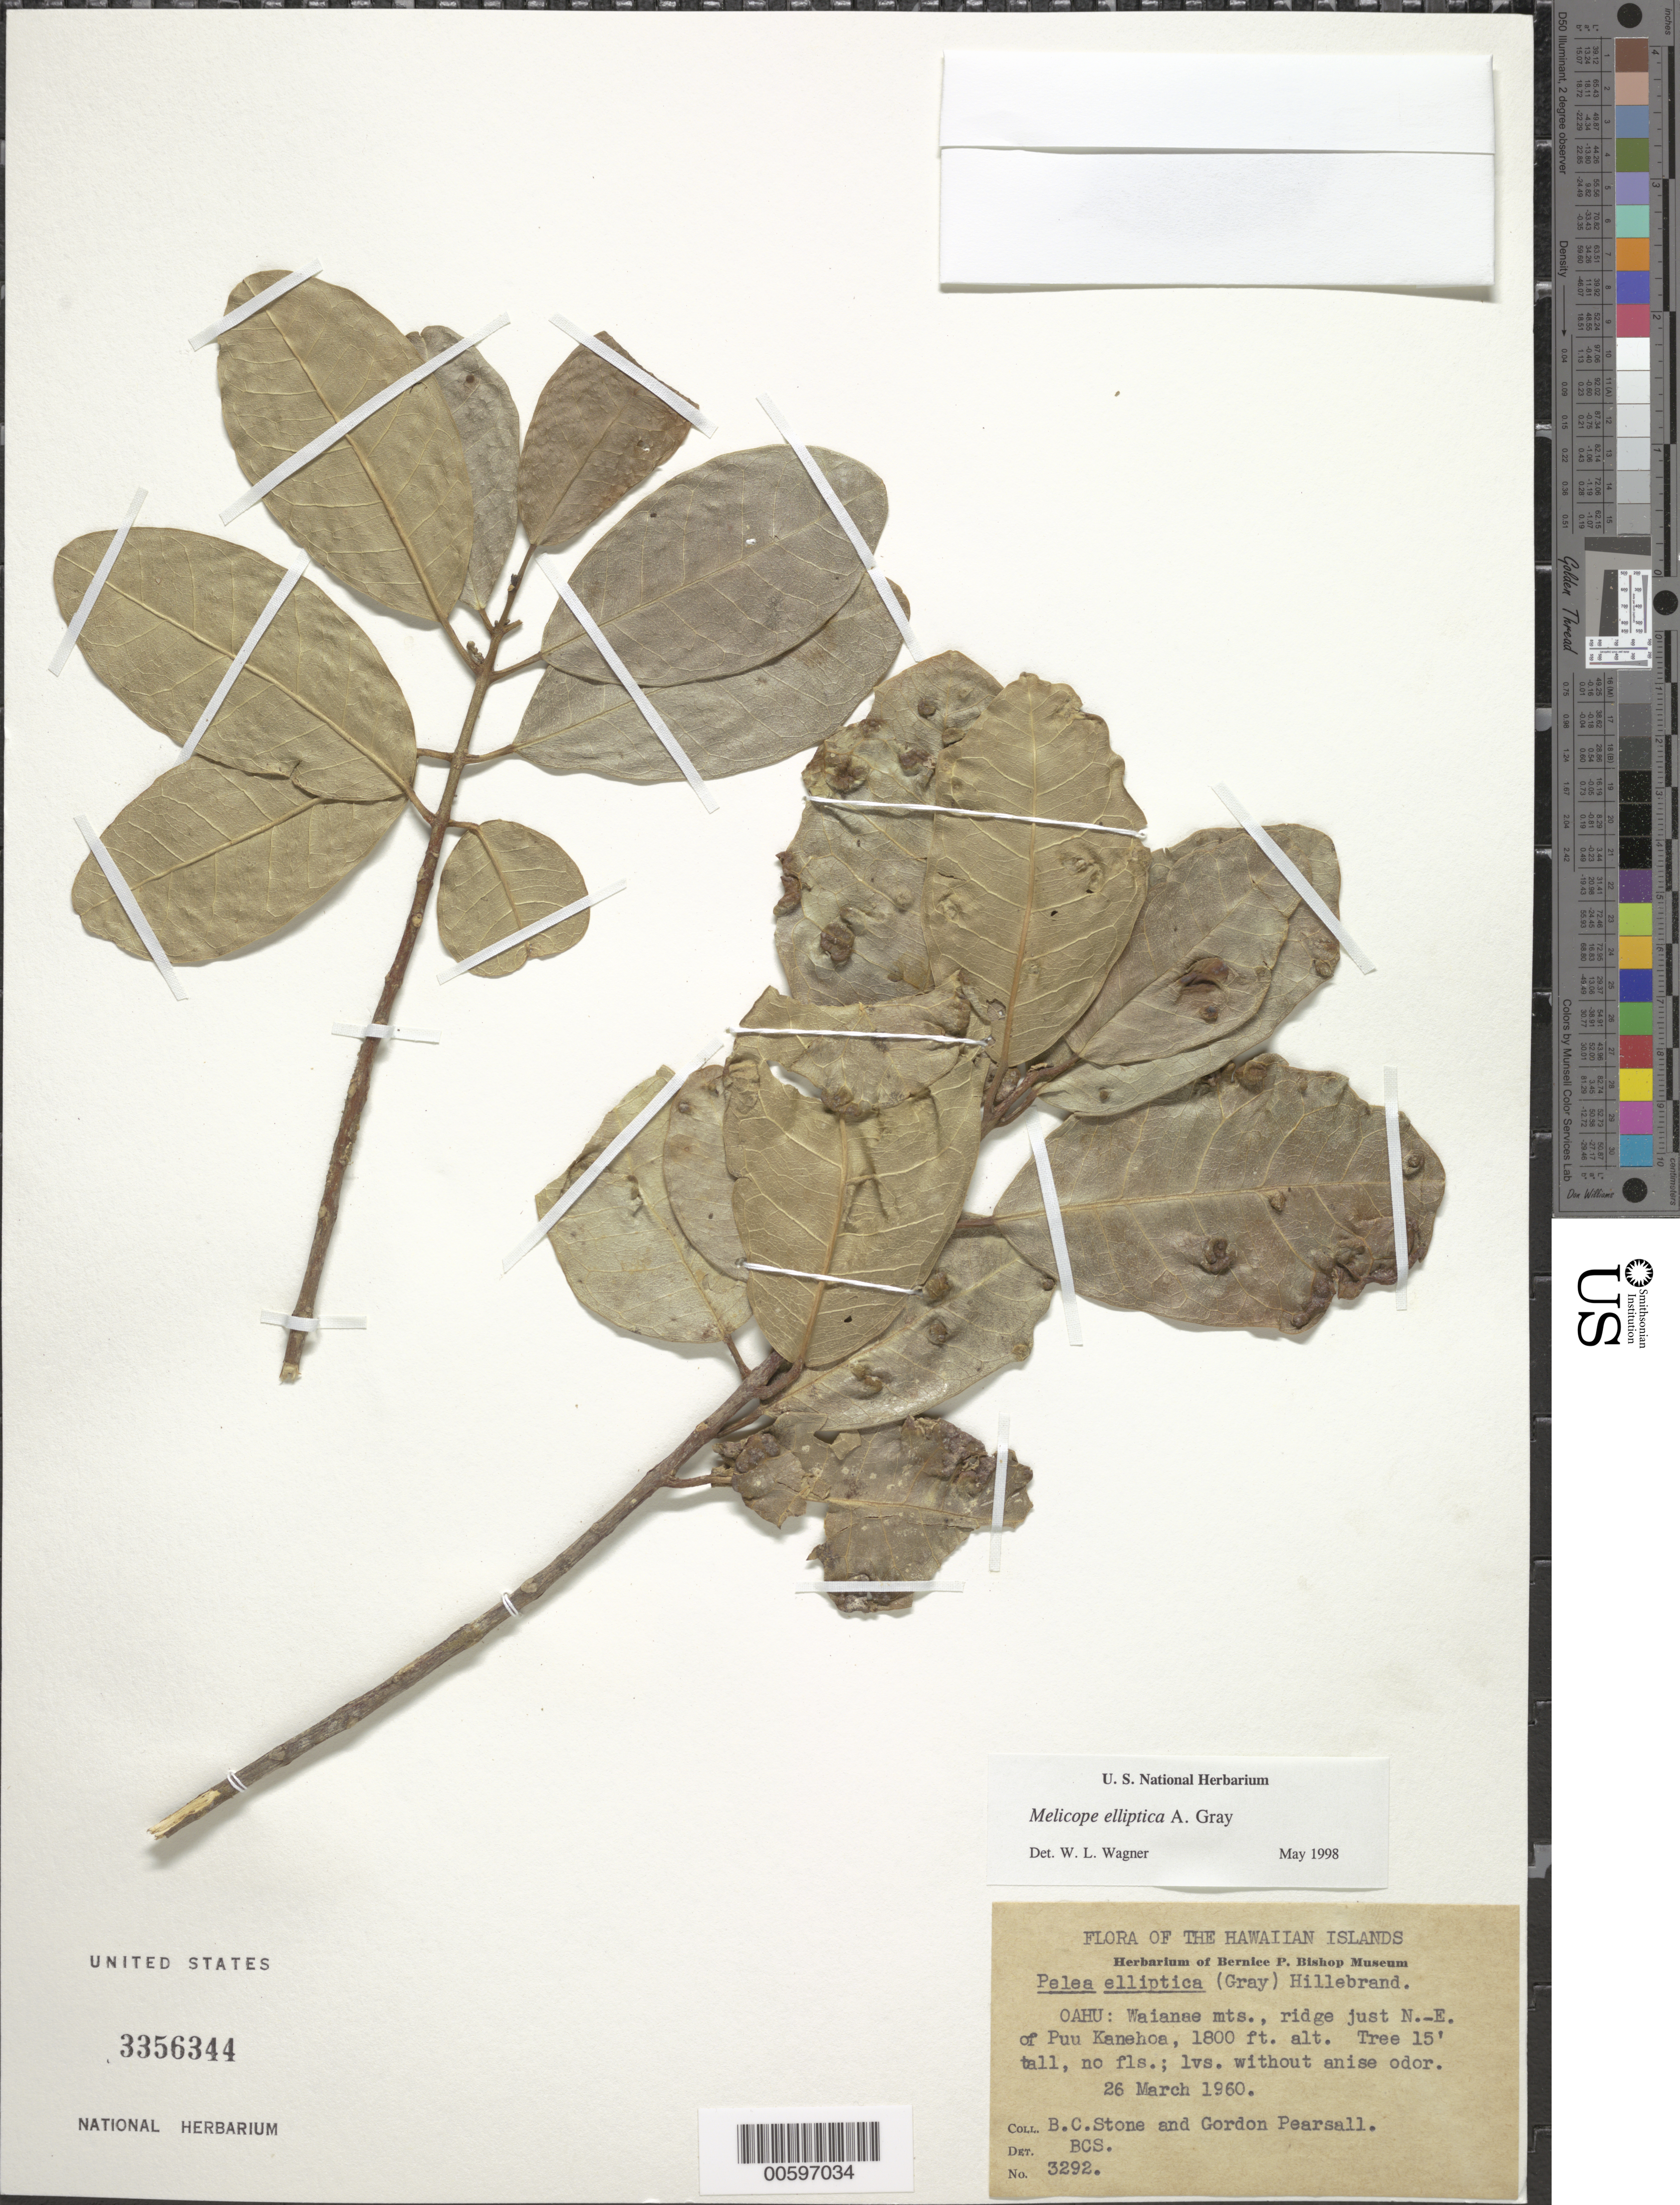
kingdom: Plantae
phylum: Tracheophyta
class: Magnoliopsida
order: Sapindales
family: Rutaceae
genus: Melicope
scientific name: Melicope elliptica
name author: A. Gray in Wilkes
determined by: Wagner, W. L., (BOT), Smithsonian Institution - National Museum of Natural History (UNITED STATES)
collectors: B. C. Stone & G. Pearsall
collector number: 3292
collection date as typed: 26 Mar 1960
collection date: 1960-03-26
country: United States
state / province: Hawaii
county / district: Honolulu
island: Oahu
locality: Waianae Mts, ridge just NE of Puu Kanehoa.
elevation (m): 549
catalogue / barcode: US 3356344